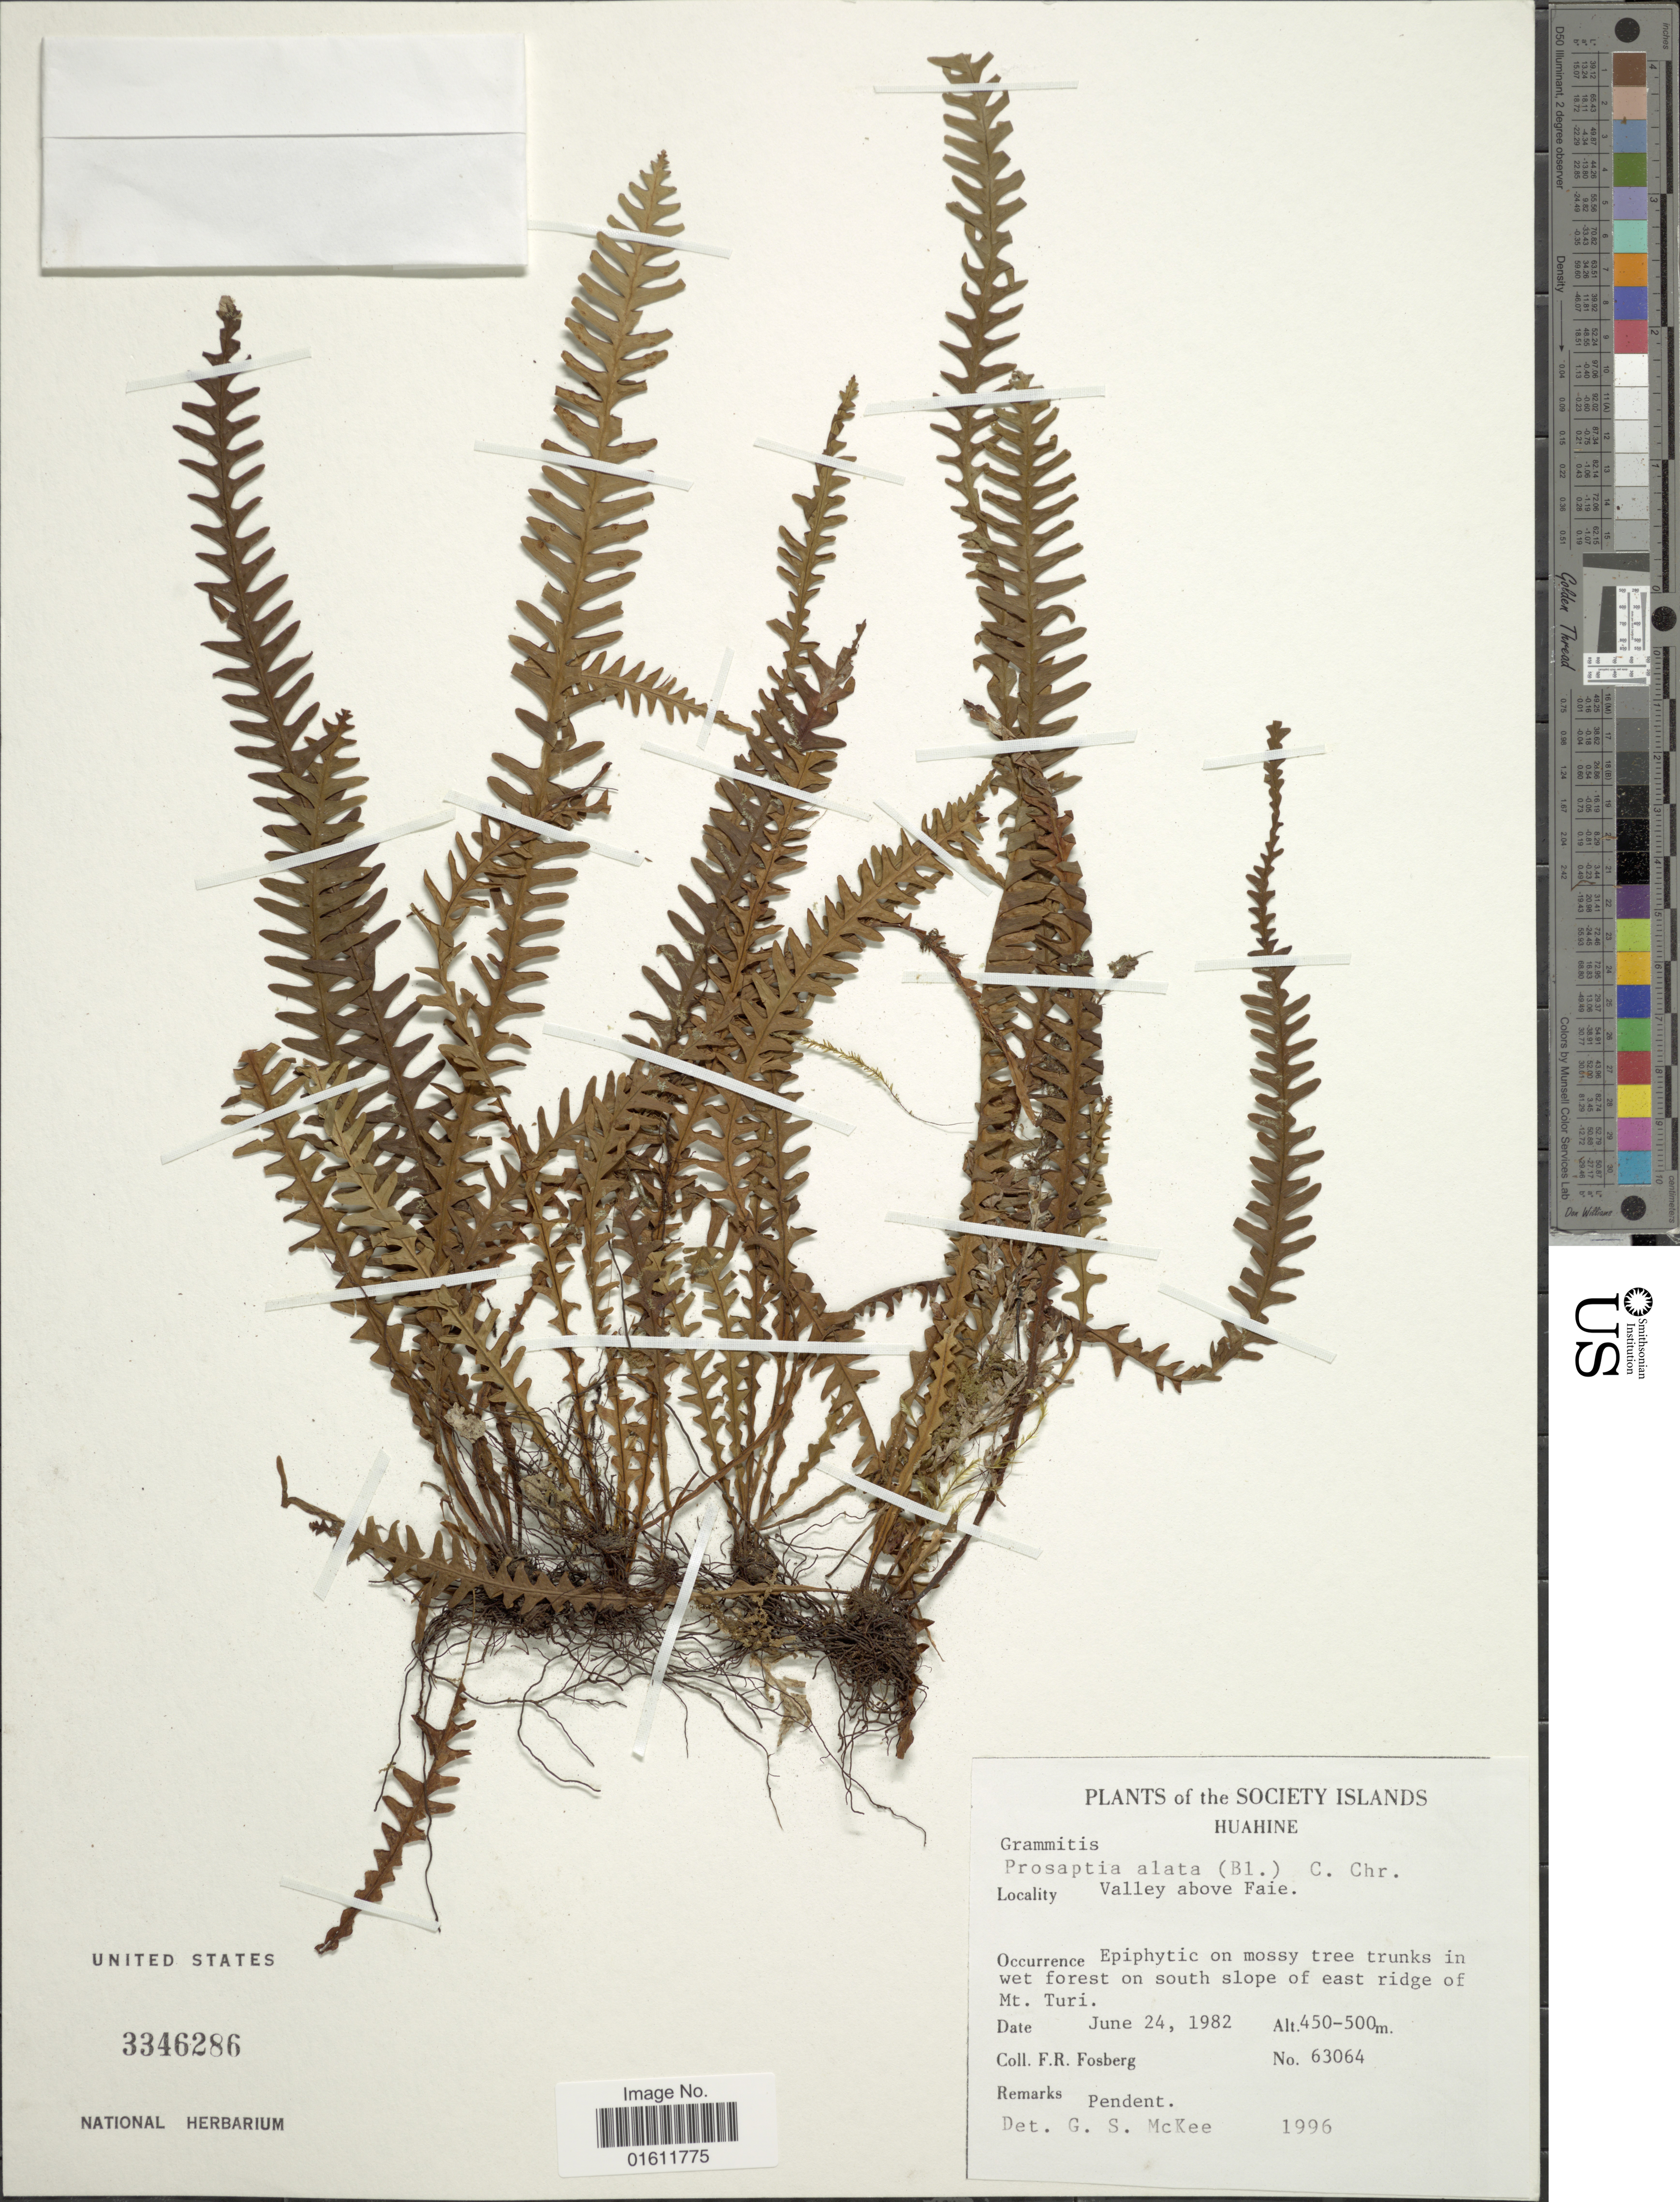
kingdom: Plantae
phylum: Tracheophyta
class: Polypodiopsida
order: Polypodiales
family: Polypodiaceae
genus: Prosaptia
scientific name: Prosaptia alata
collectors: F. R. Fosberg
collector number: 63064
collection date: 1982-06-24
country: French Polynesia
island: Huahine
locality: Huahine, Society Islands, Valley above Faie, on south slope of east ridge of Mt. Turi.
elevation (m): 450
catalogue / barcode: US 3346286